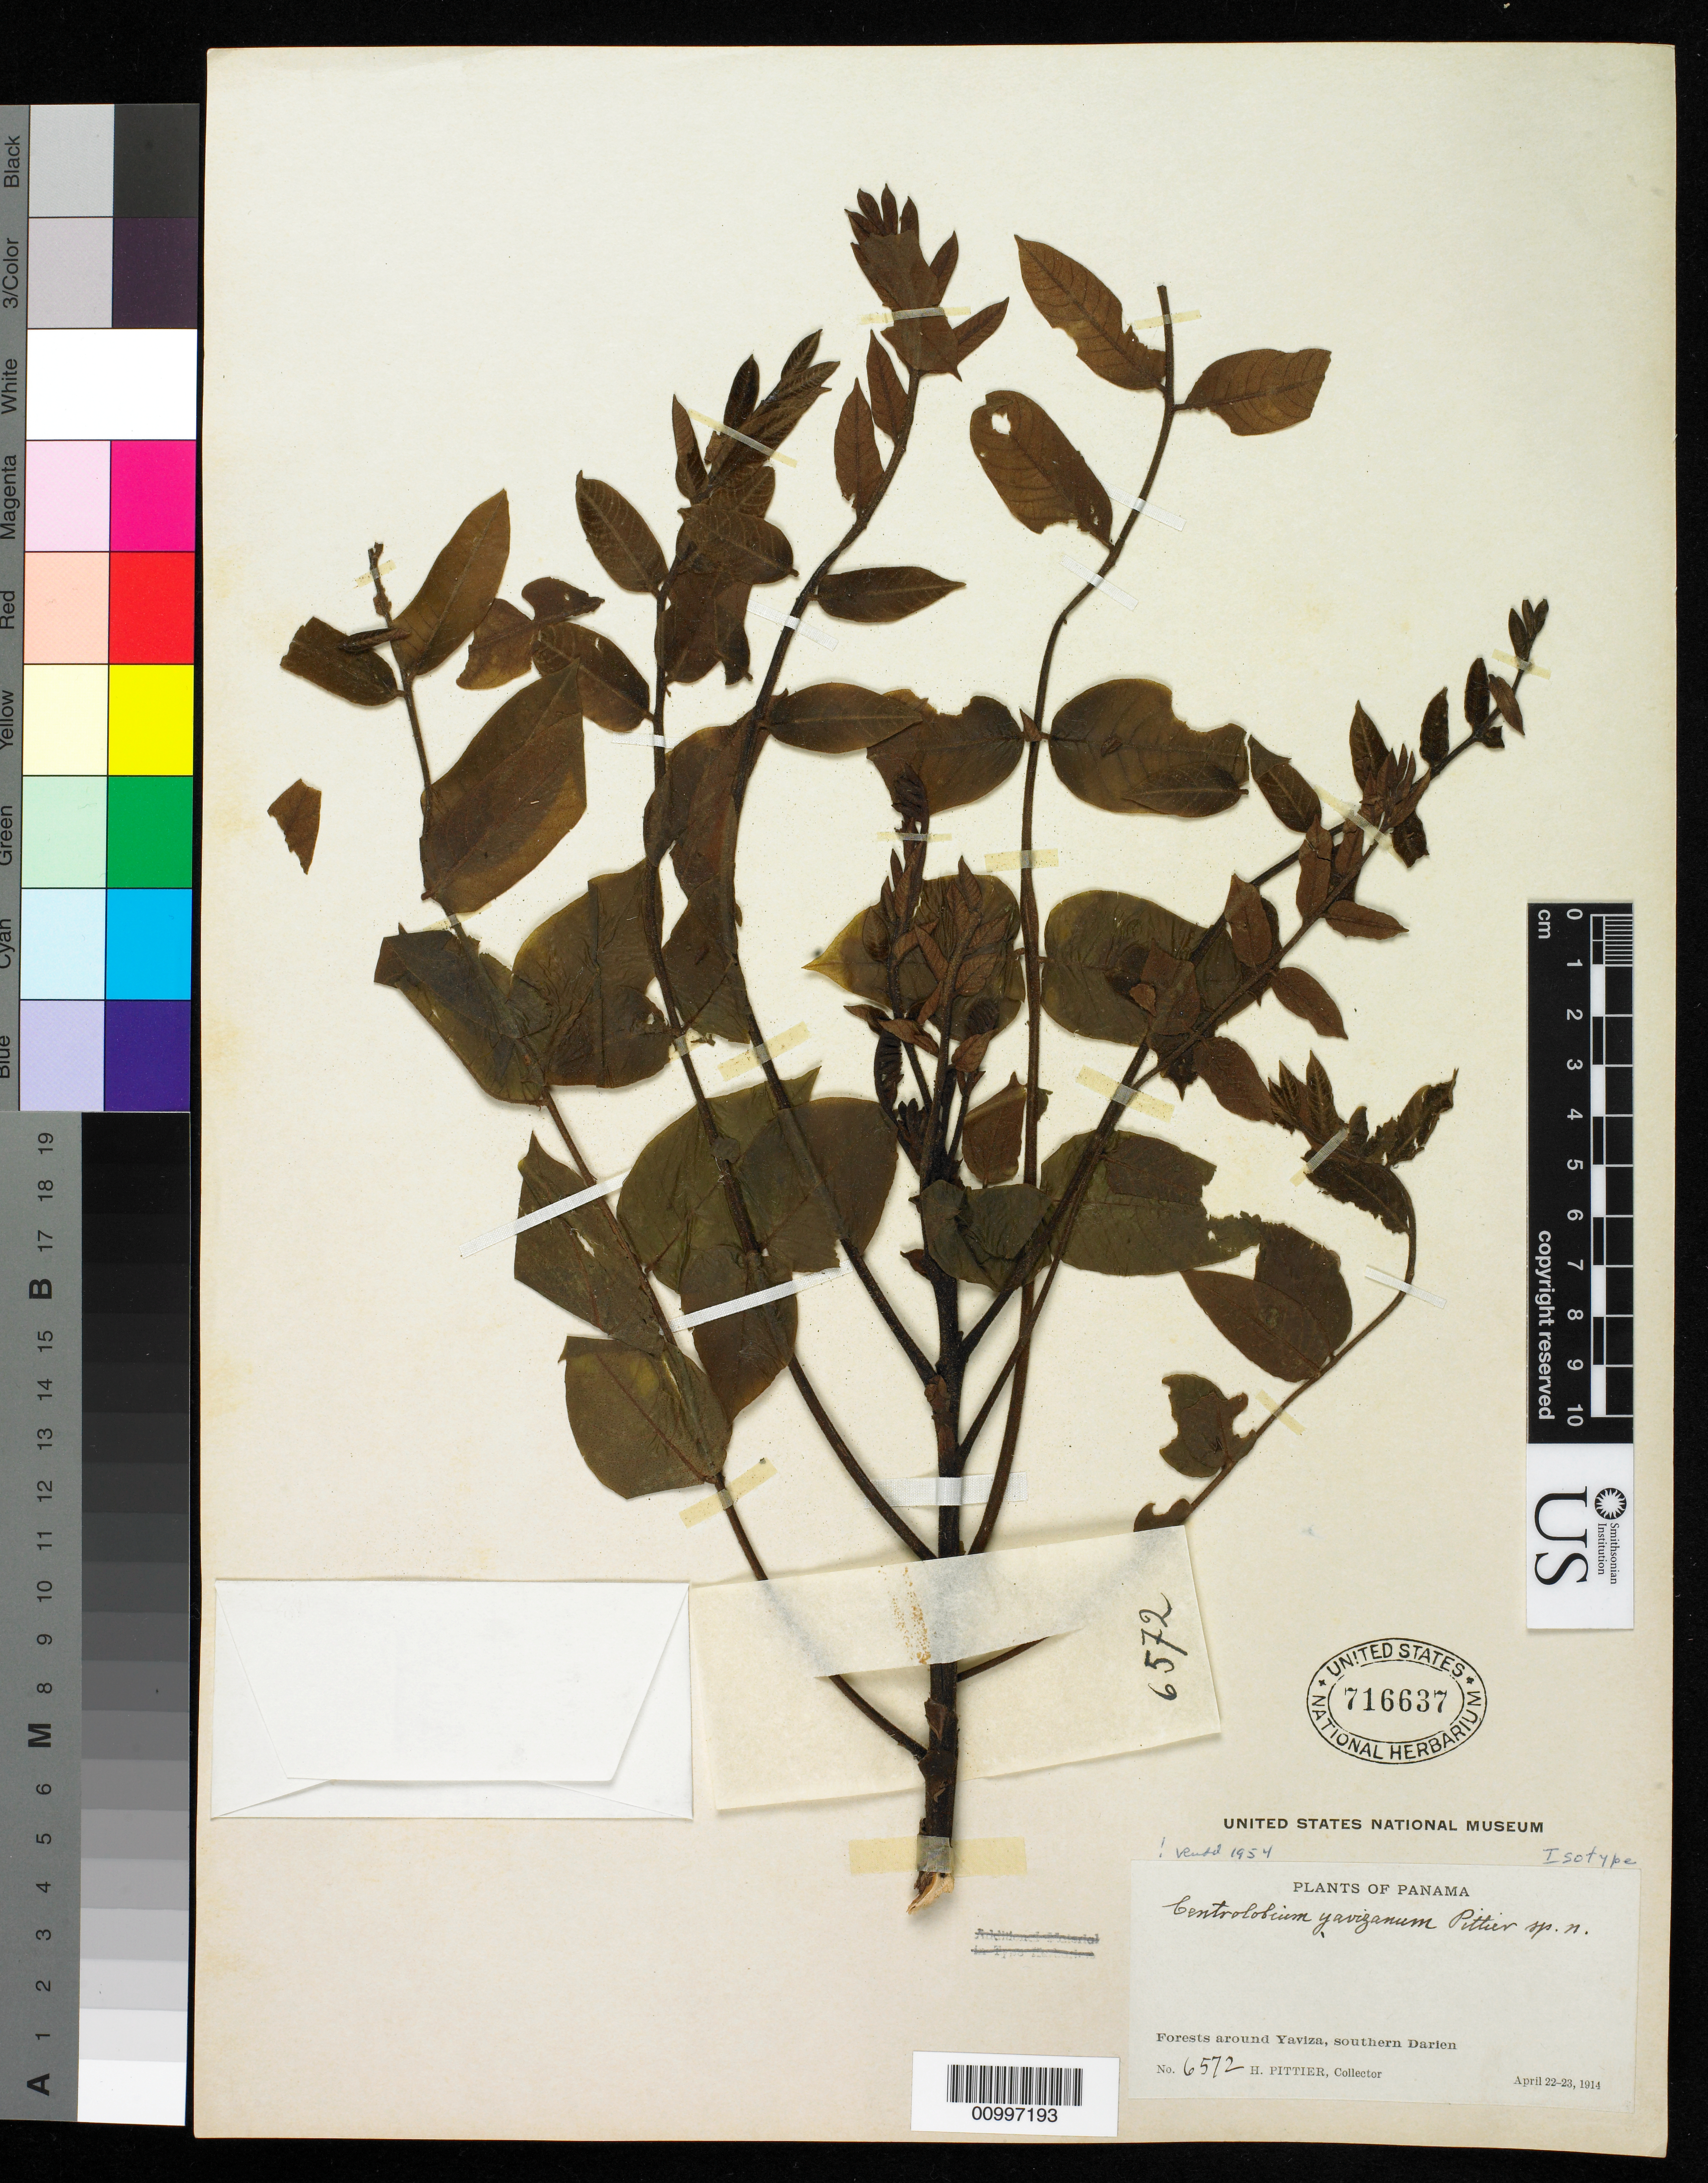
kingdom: Plantae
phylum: Tracheophyta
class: Magnoliopsida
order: Fabales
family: Fabaceae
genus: Centrolobium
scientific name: Centrolobium yavizanum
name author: Pittier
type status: Isotype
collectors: H. F. Pittier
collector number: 6572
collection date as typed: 22 Apr 1914 to 23 Apr 1914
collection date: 1914-04-22/1914-04-23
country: Panama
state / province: Darién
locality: Forests around Yaviza, southern Darien.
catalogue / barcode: US 716637